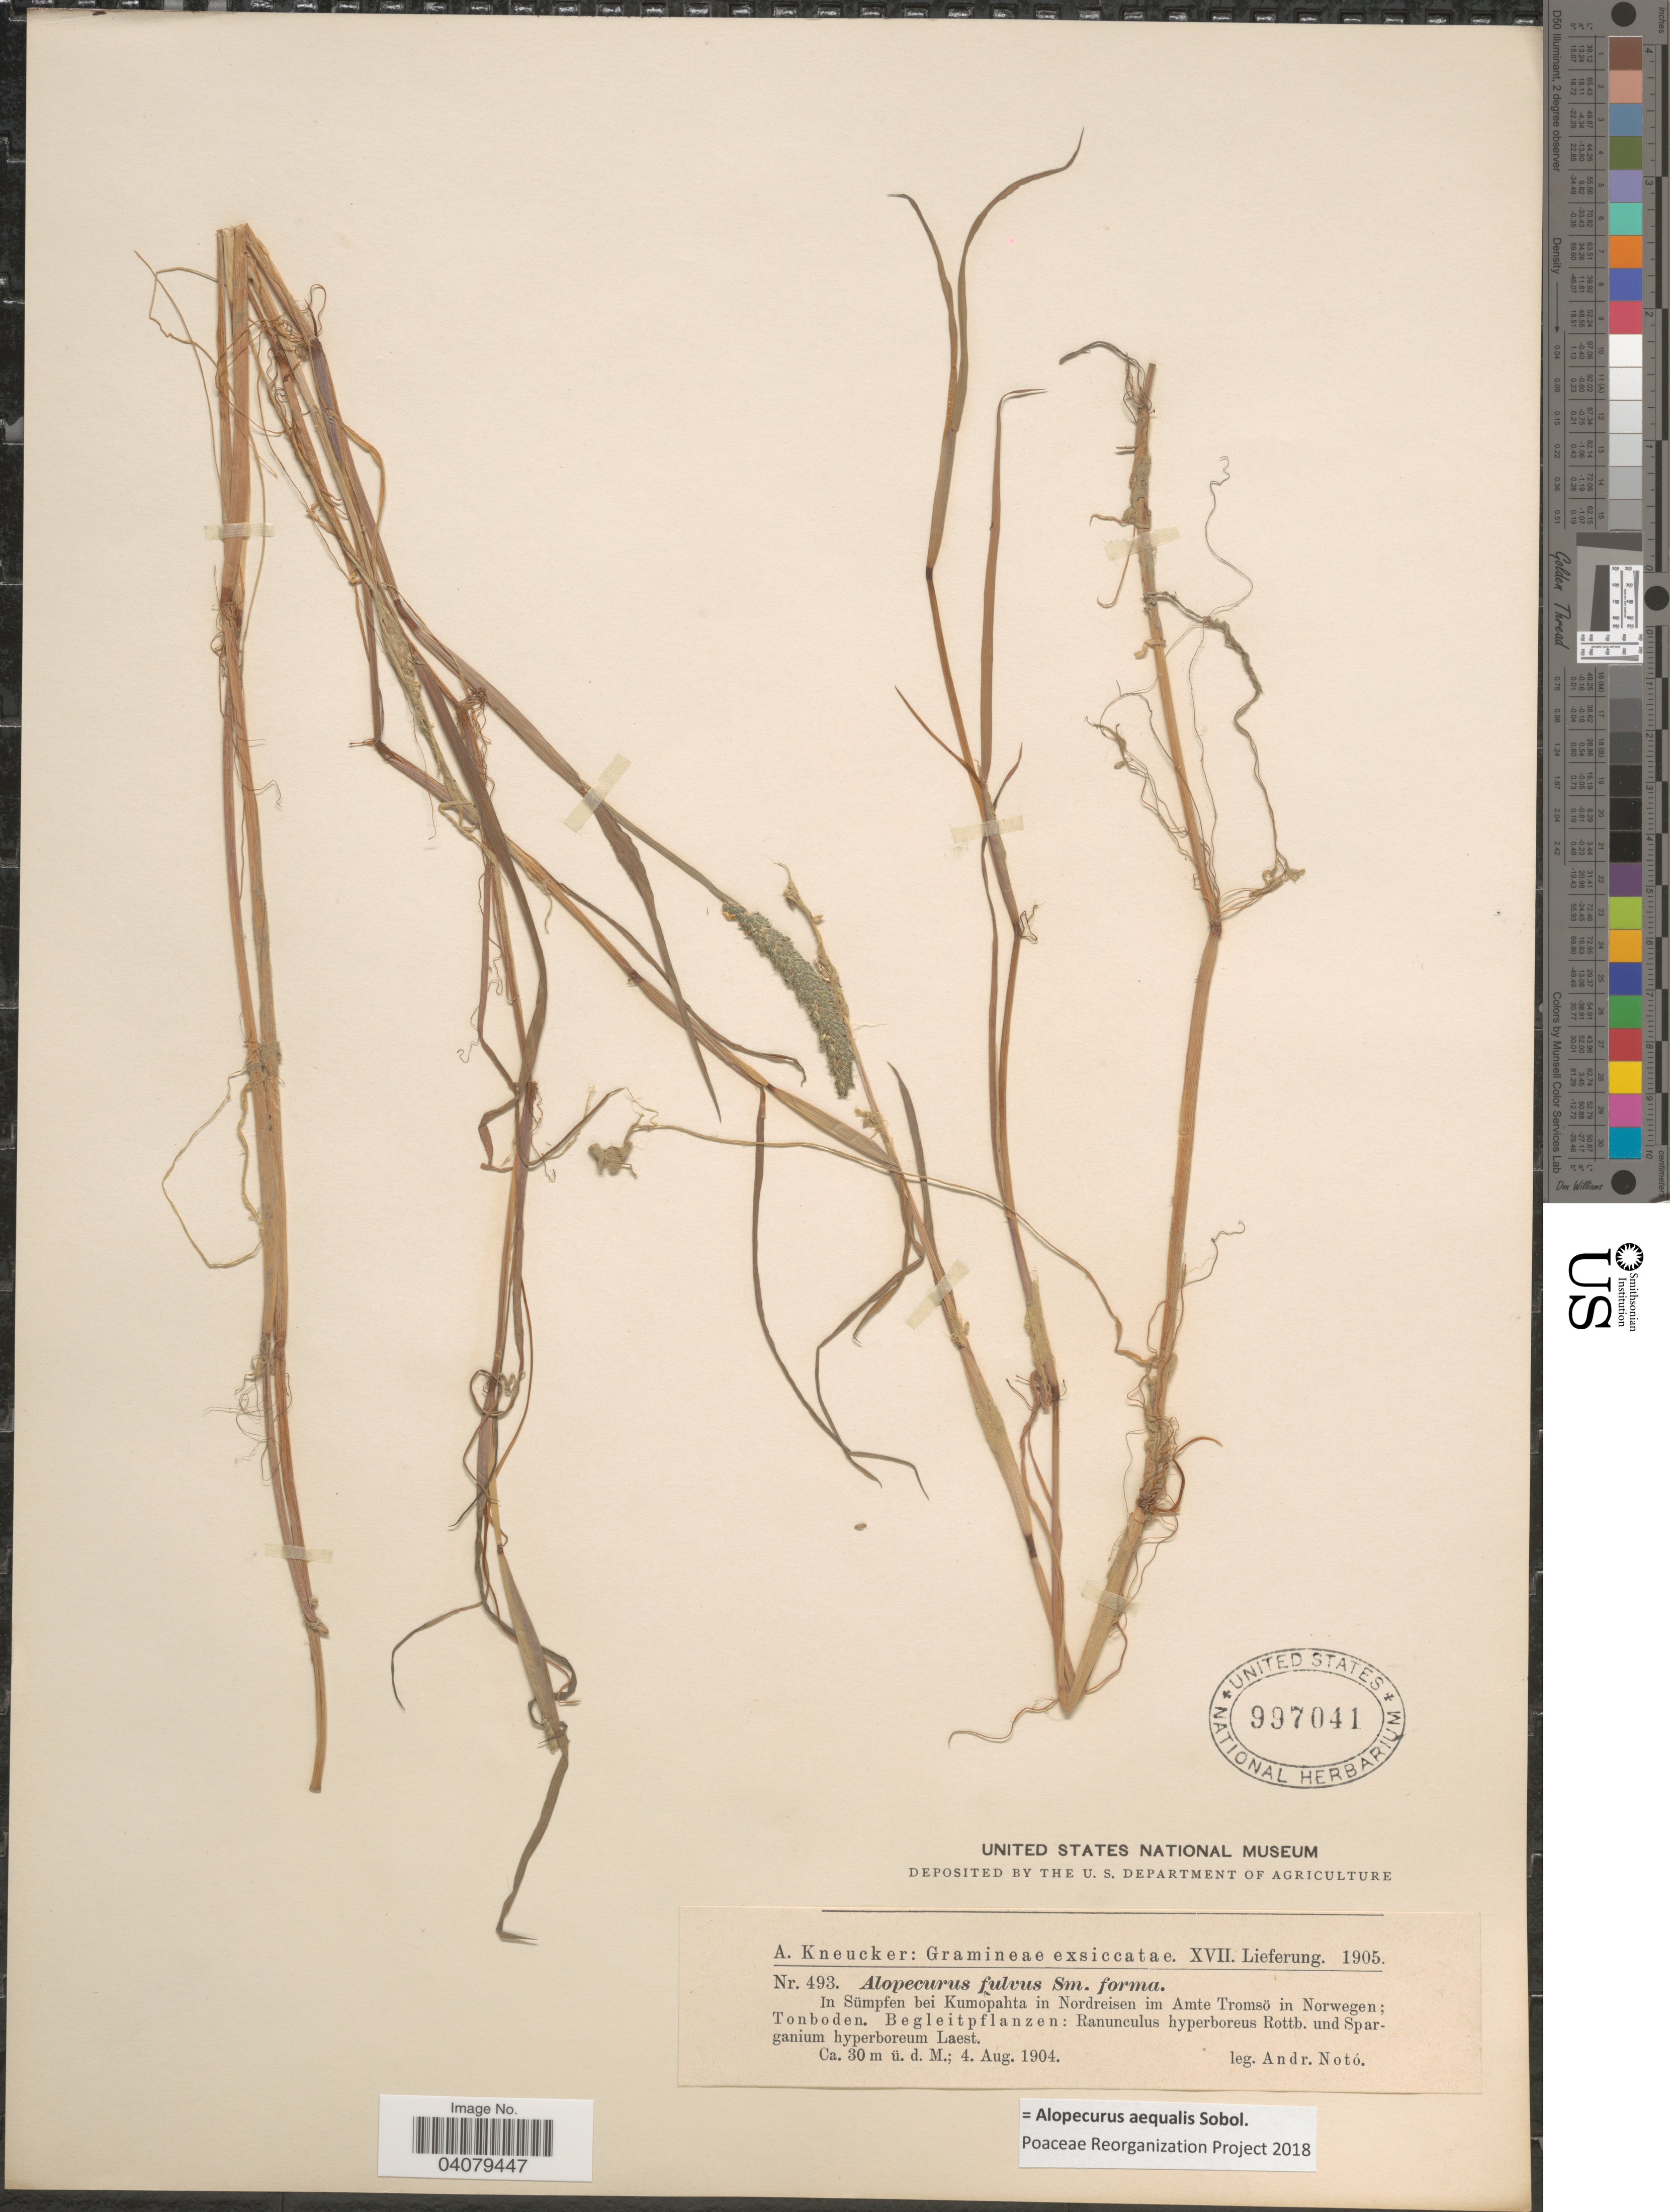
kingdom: Plantae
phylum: Tracheophyta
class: Liliopsida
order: Poales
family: Poaceae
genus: Alopecurus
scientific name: Alopecurus arundinaceus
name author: Poir.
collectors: A. Noto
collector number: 493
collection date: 1904-08-04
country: Norway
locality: In Sümpfen bei Kumopahta in Nordreisen im Amte Tromsö: Tonboden.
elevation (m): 30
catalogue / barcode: US 997041